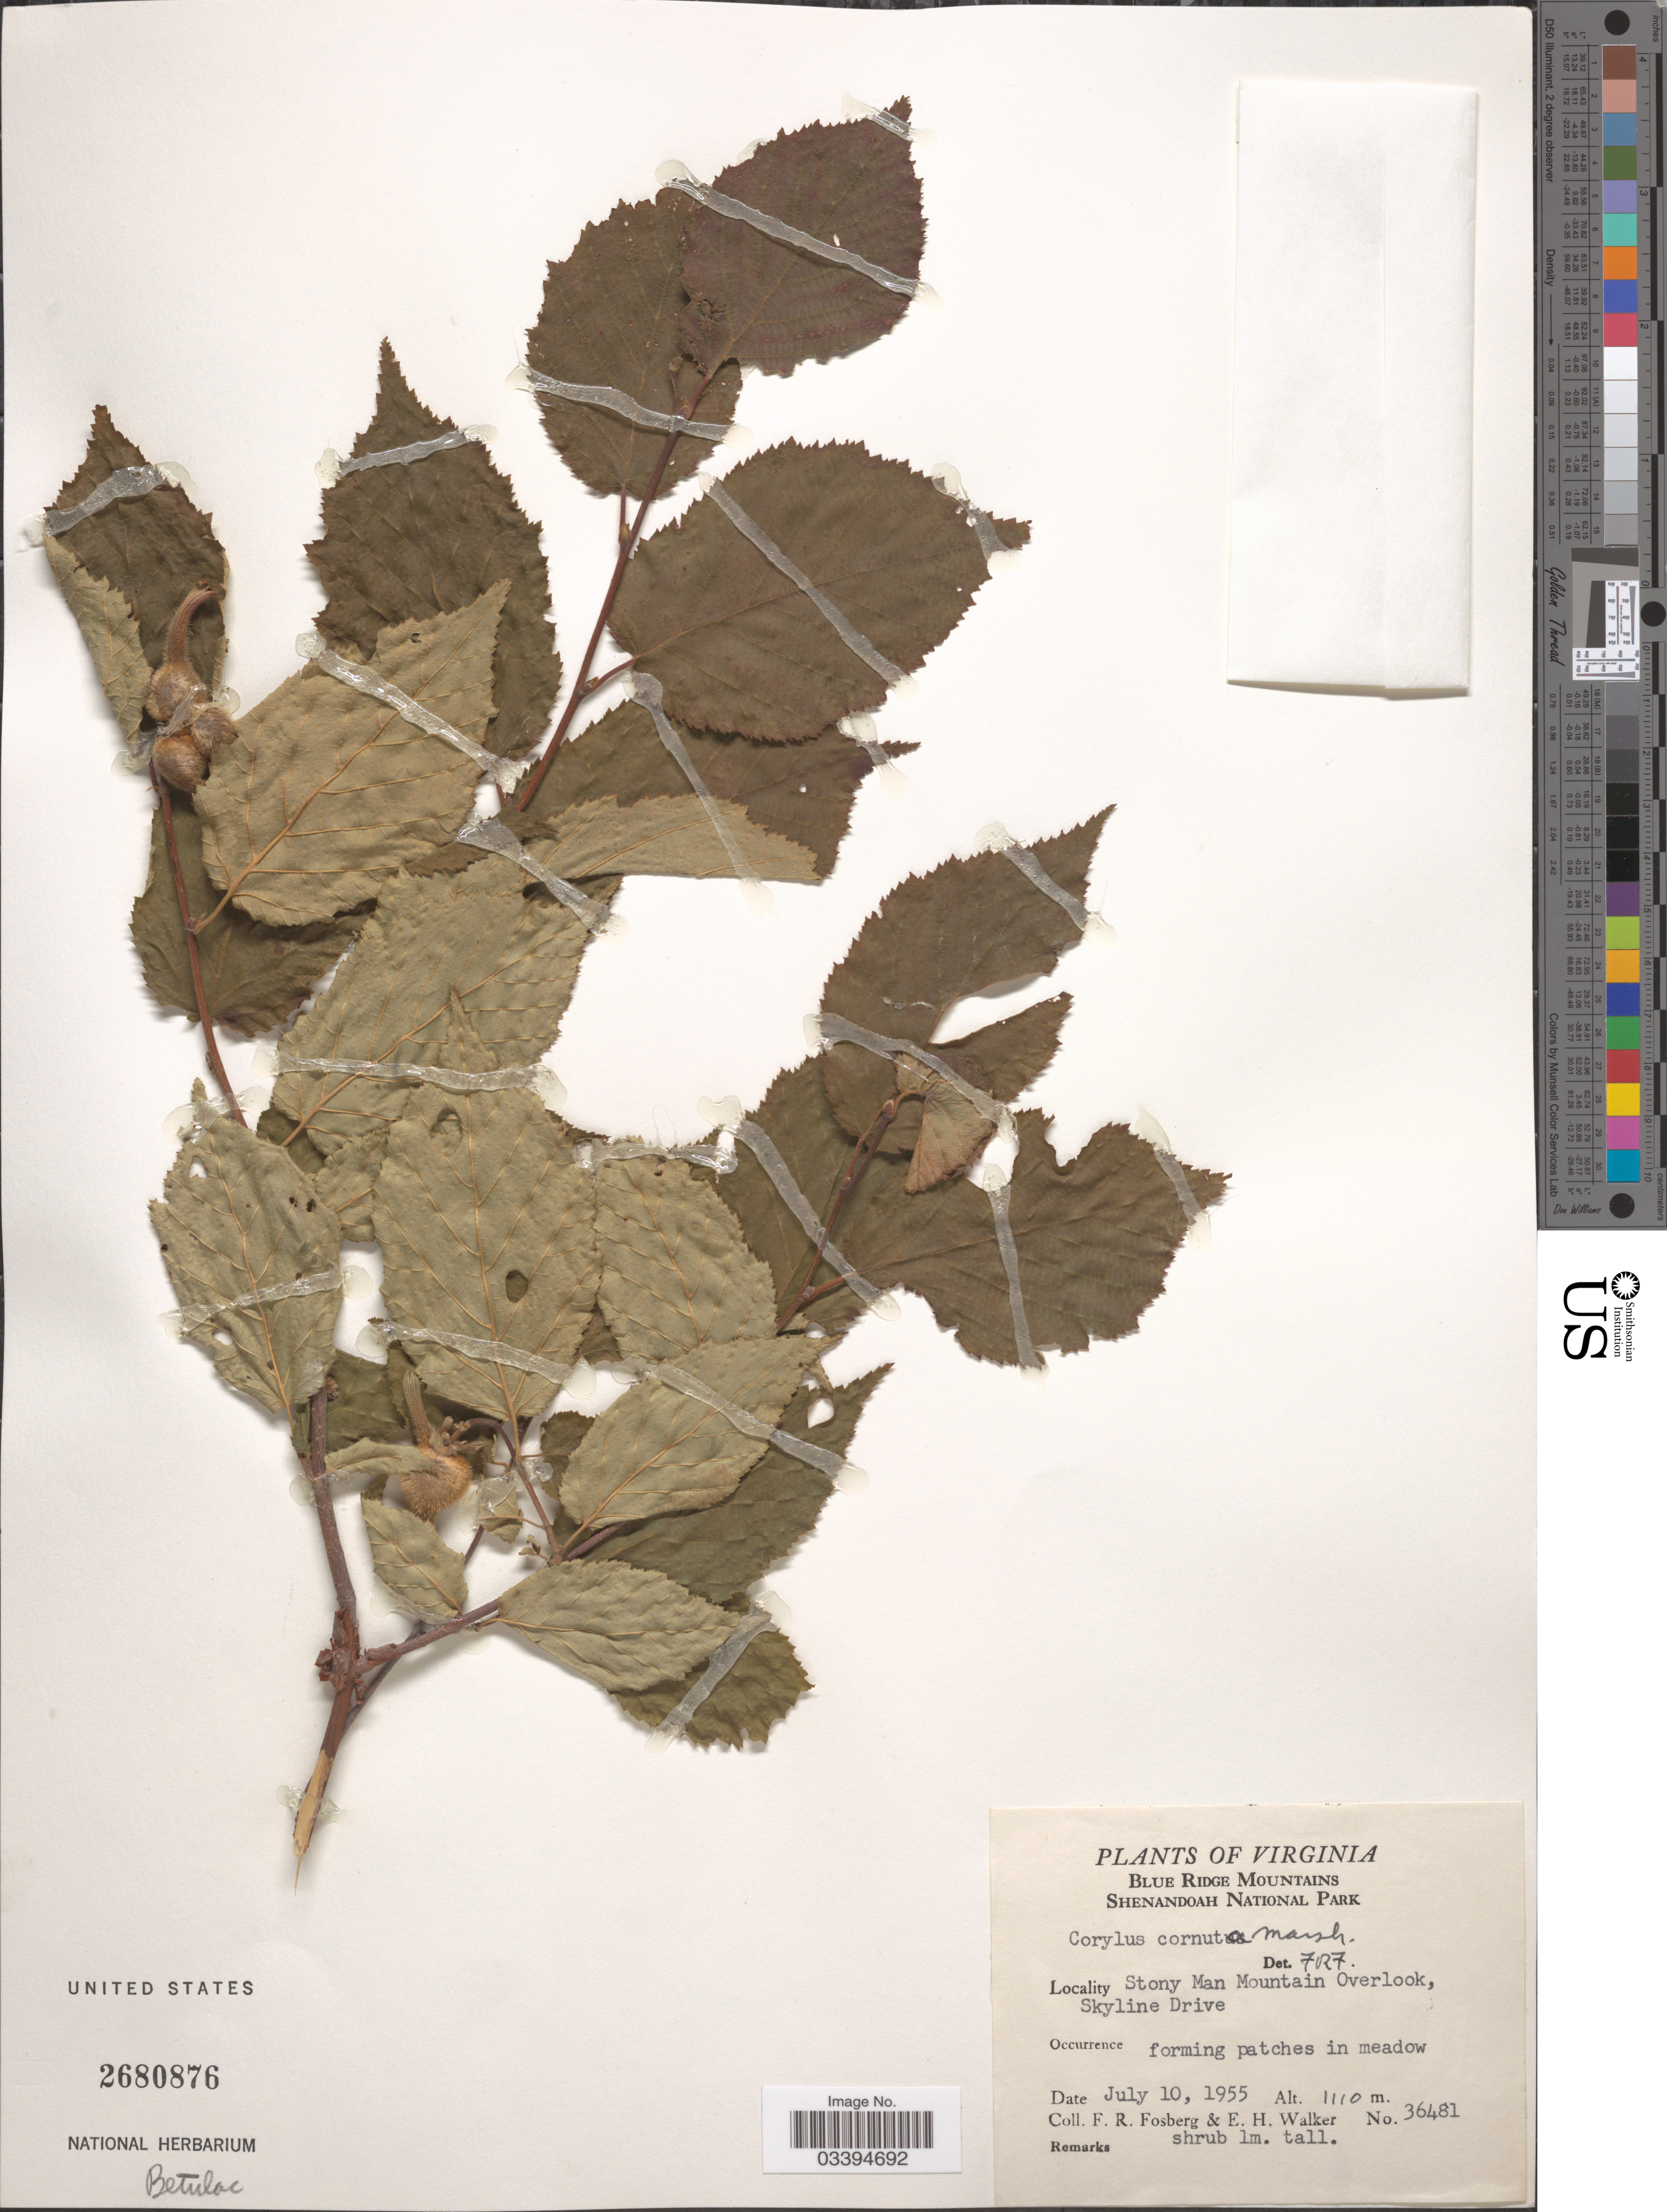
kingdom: Plantae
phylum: Tracheophyta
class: Magnoliopsida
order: Fagales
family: Betulaceae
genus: Corylus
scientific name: Corylus cornuta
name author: Marshall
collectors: F. R. Fosberg & E. H. Walker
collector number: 36481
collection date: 1955-07-10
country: United States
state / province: Virginia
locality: Blue Ridge Mountains, Shenandoah National Park. Stony Man Mountain Overlook, Skyline Drive.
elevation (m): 1110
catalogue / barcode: US 2680876